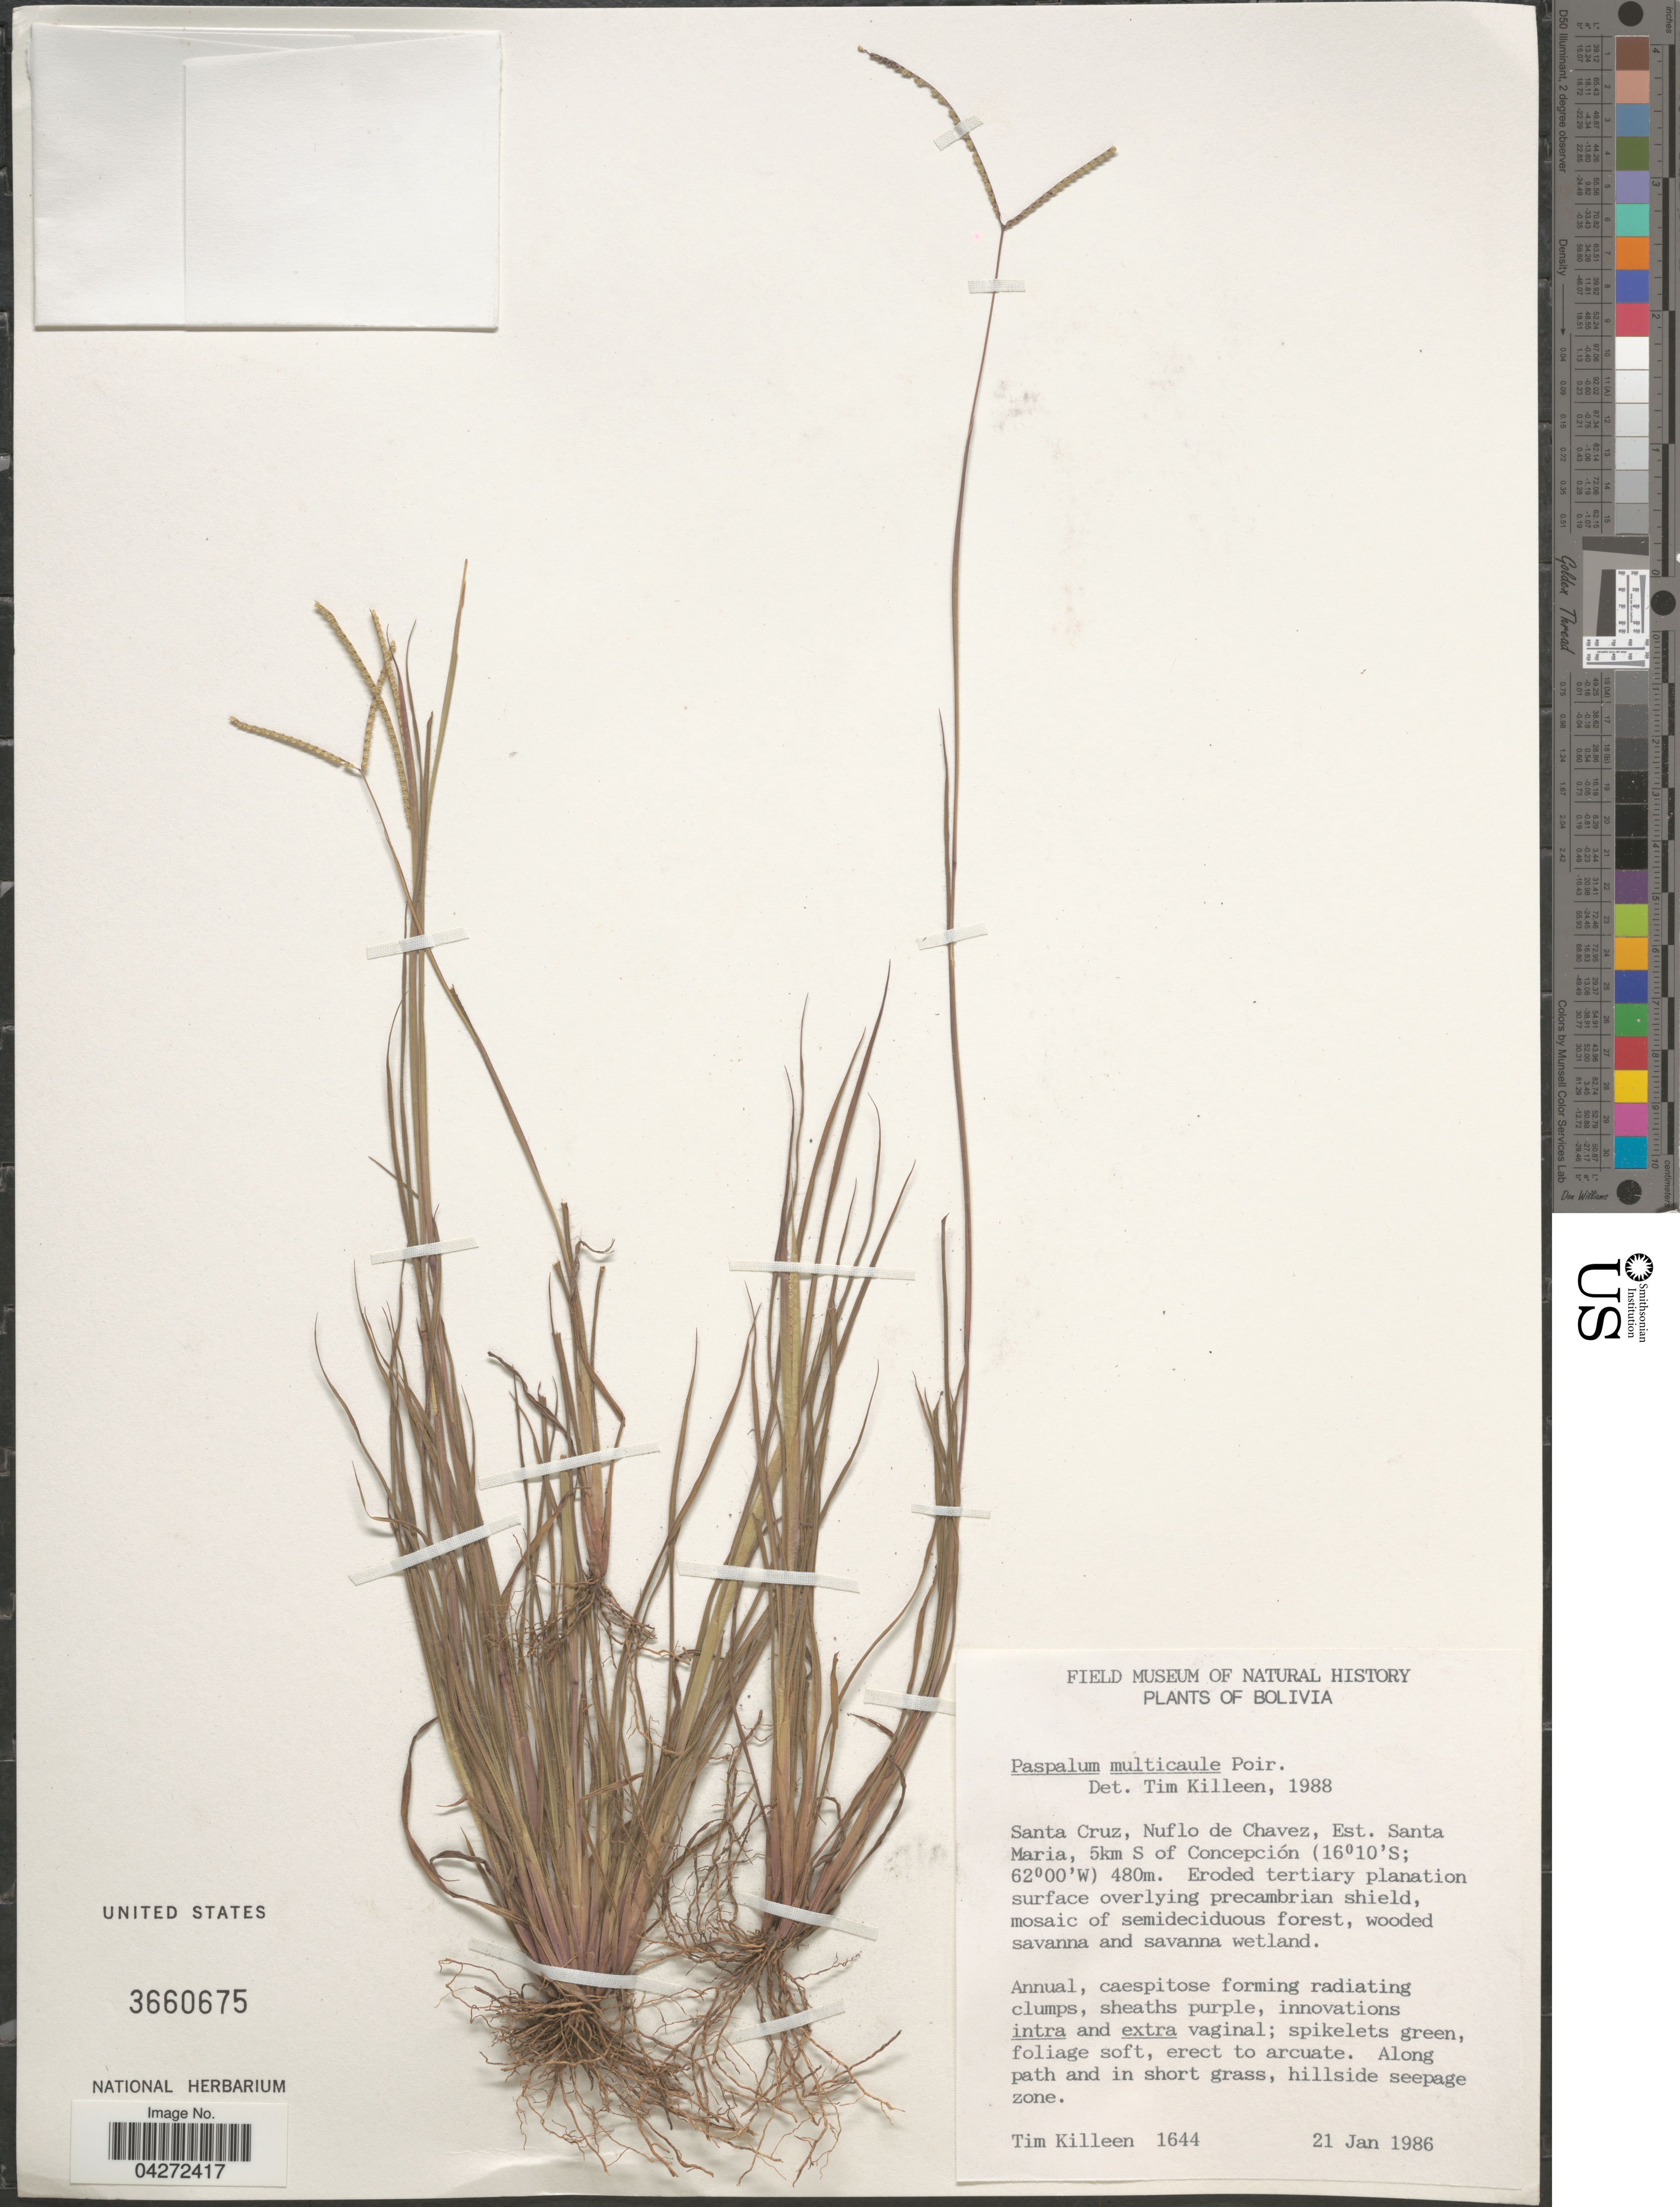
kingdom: Plantae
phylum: Tracheophyta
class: Liliopsida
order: Poales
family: Poaceae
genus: Paspalum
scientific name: Paspalum multicaule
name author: Poir.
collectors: T. J. Killeen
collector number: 1644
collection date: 1986-01-21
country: Bolivia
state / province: Santa Cruz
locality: Nuflo de Chavez, Est. Santa Maria, 5km S of Concepción.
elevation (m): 480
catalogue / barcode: US 3660675